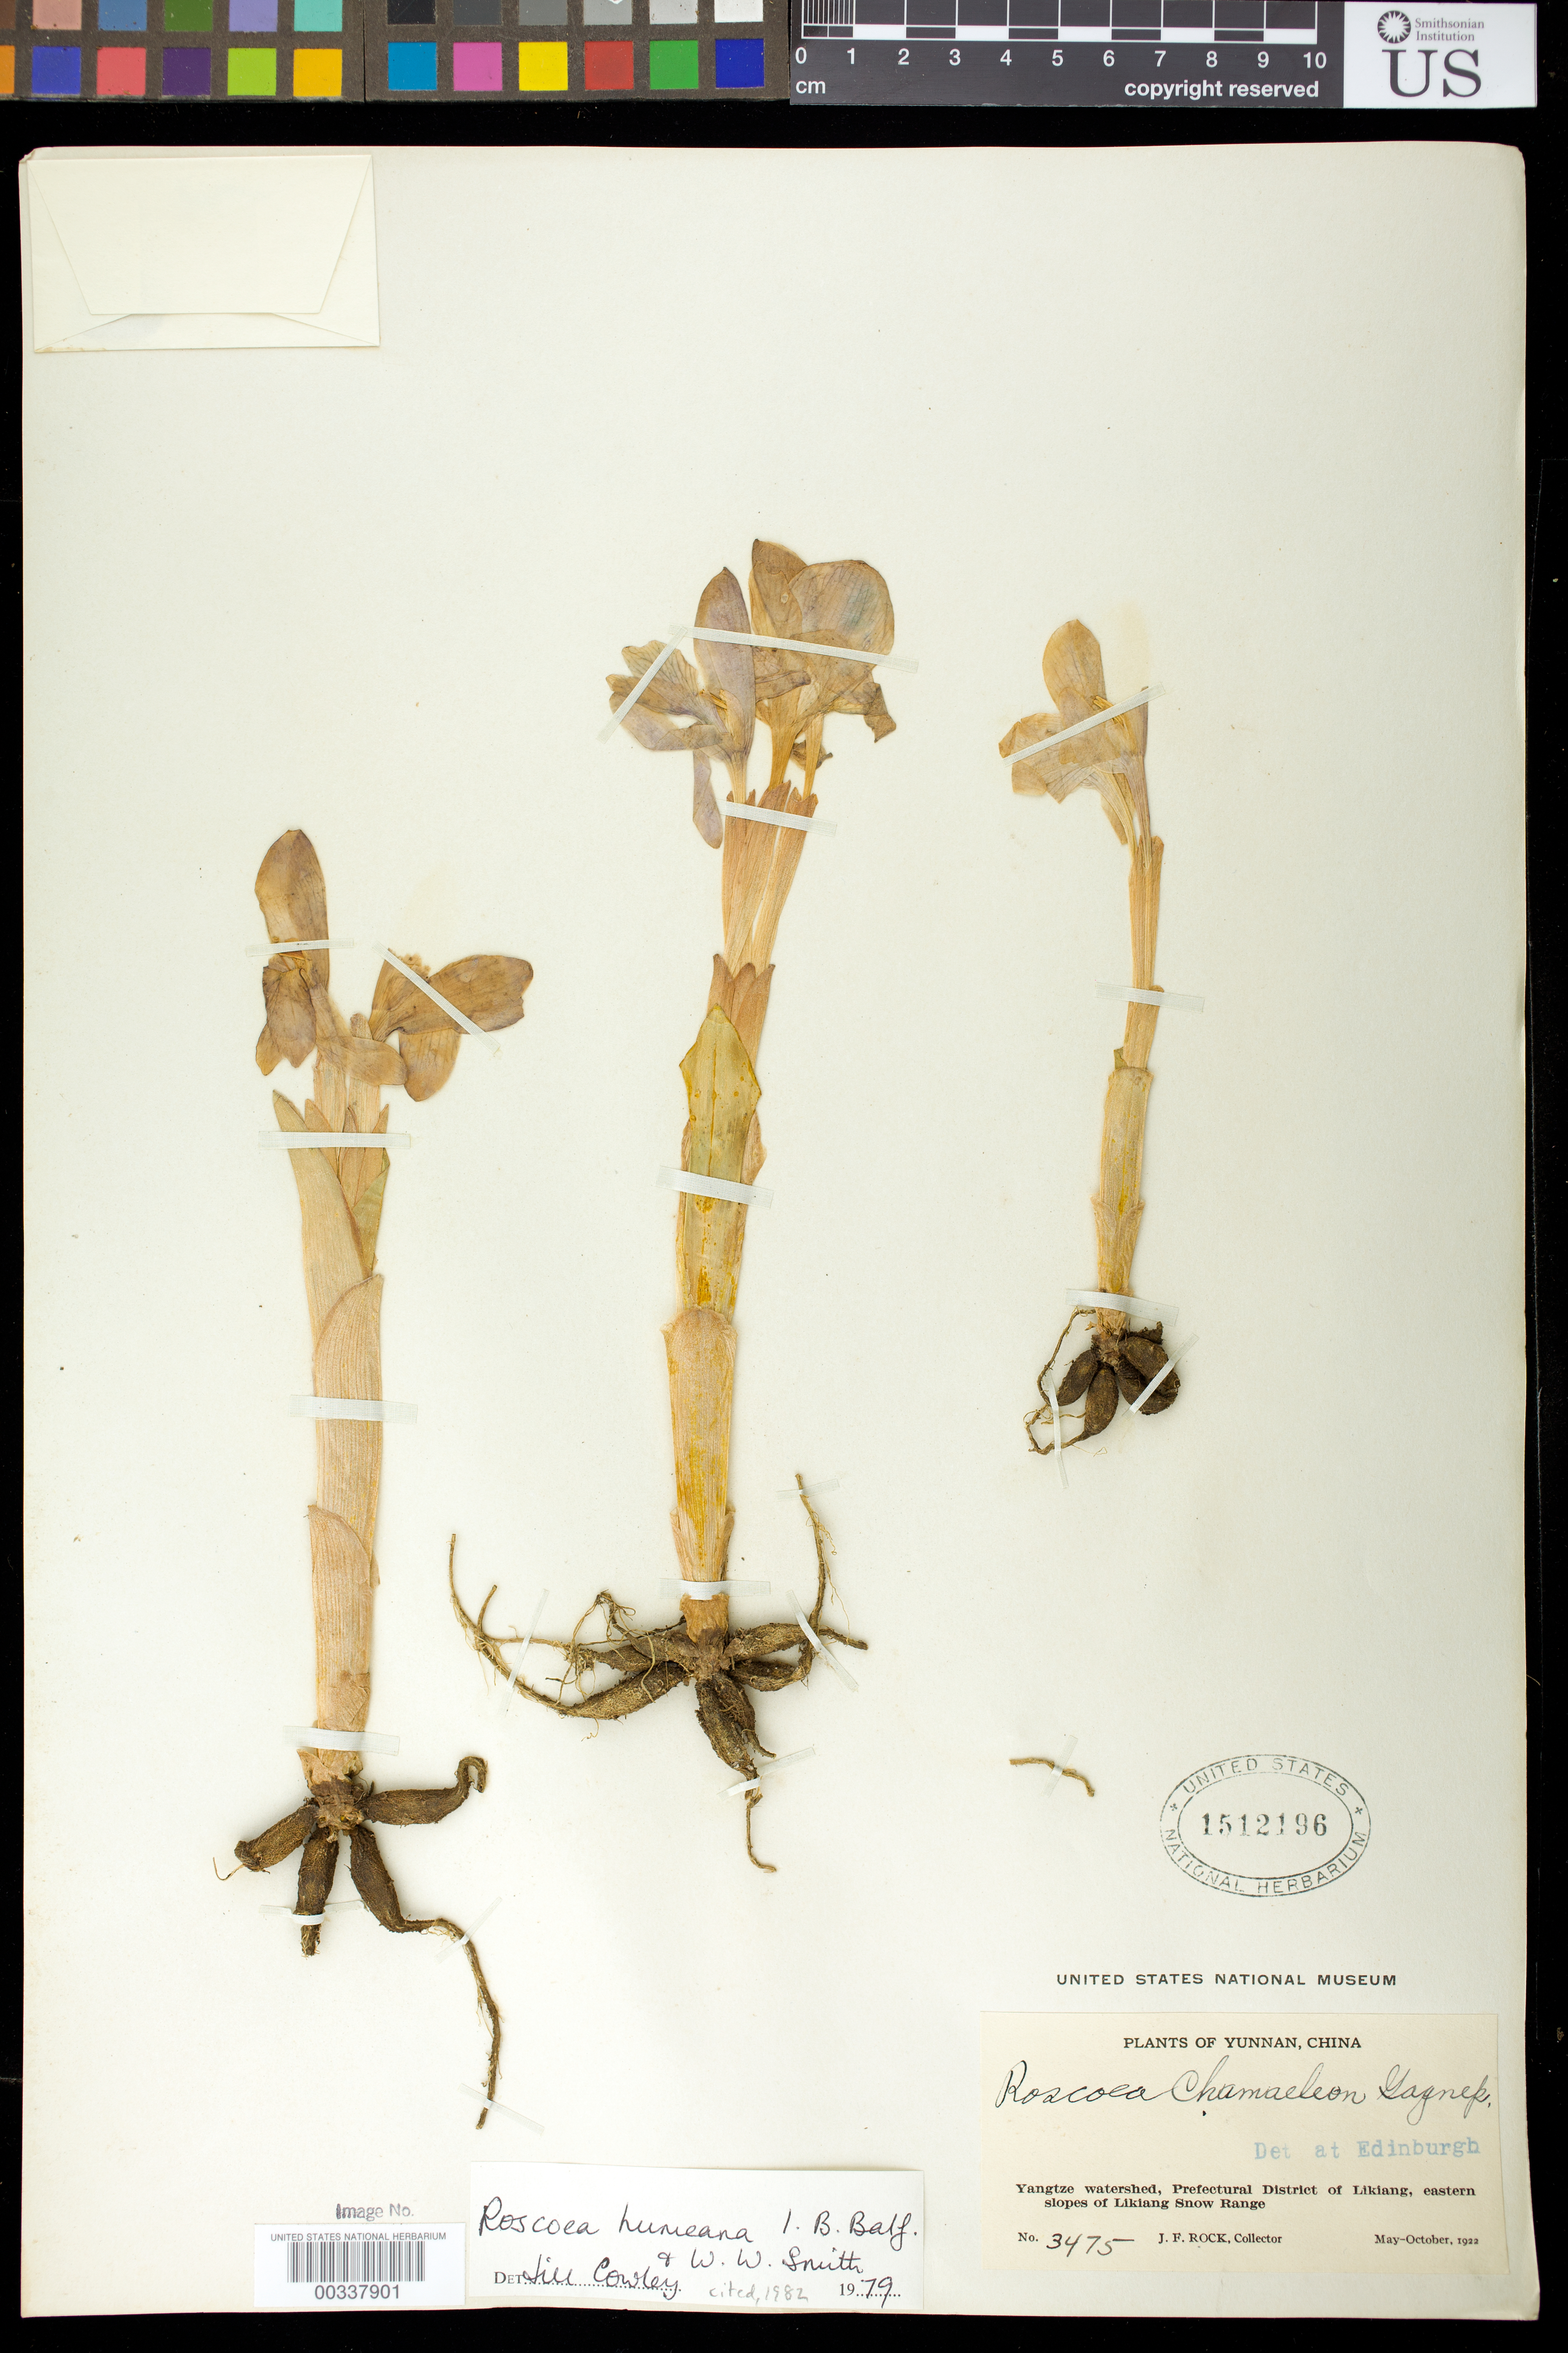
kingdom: Plantae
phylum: Tracheophyta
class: Liliopsida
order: Zingiberales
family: Zingiberaceae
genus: Roscoea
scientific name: Roscoea humeana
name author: Balf. f. & W.W. Sm.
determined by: Cowley, J.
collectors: J. F. Rock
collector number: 3475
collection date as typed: May 1922 to -- Oct 1922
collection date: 1922-05/1922-10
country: China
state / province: Yunnan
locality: Yangtze watershed, prefectural dist of Likiang, eastern slopes of Likiang snow range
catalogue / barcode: US 1512196